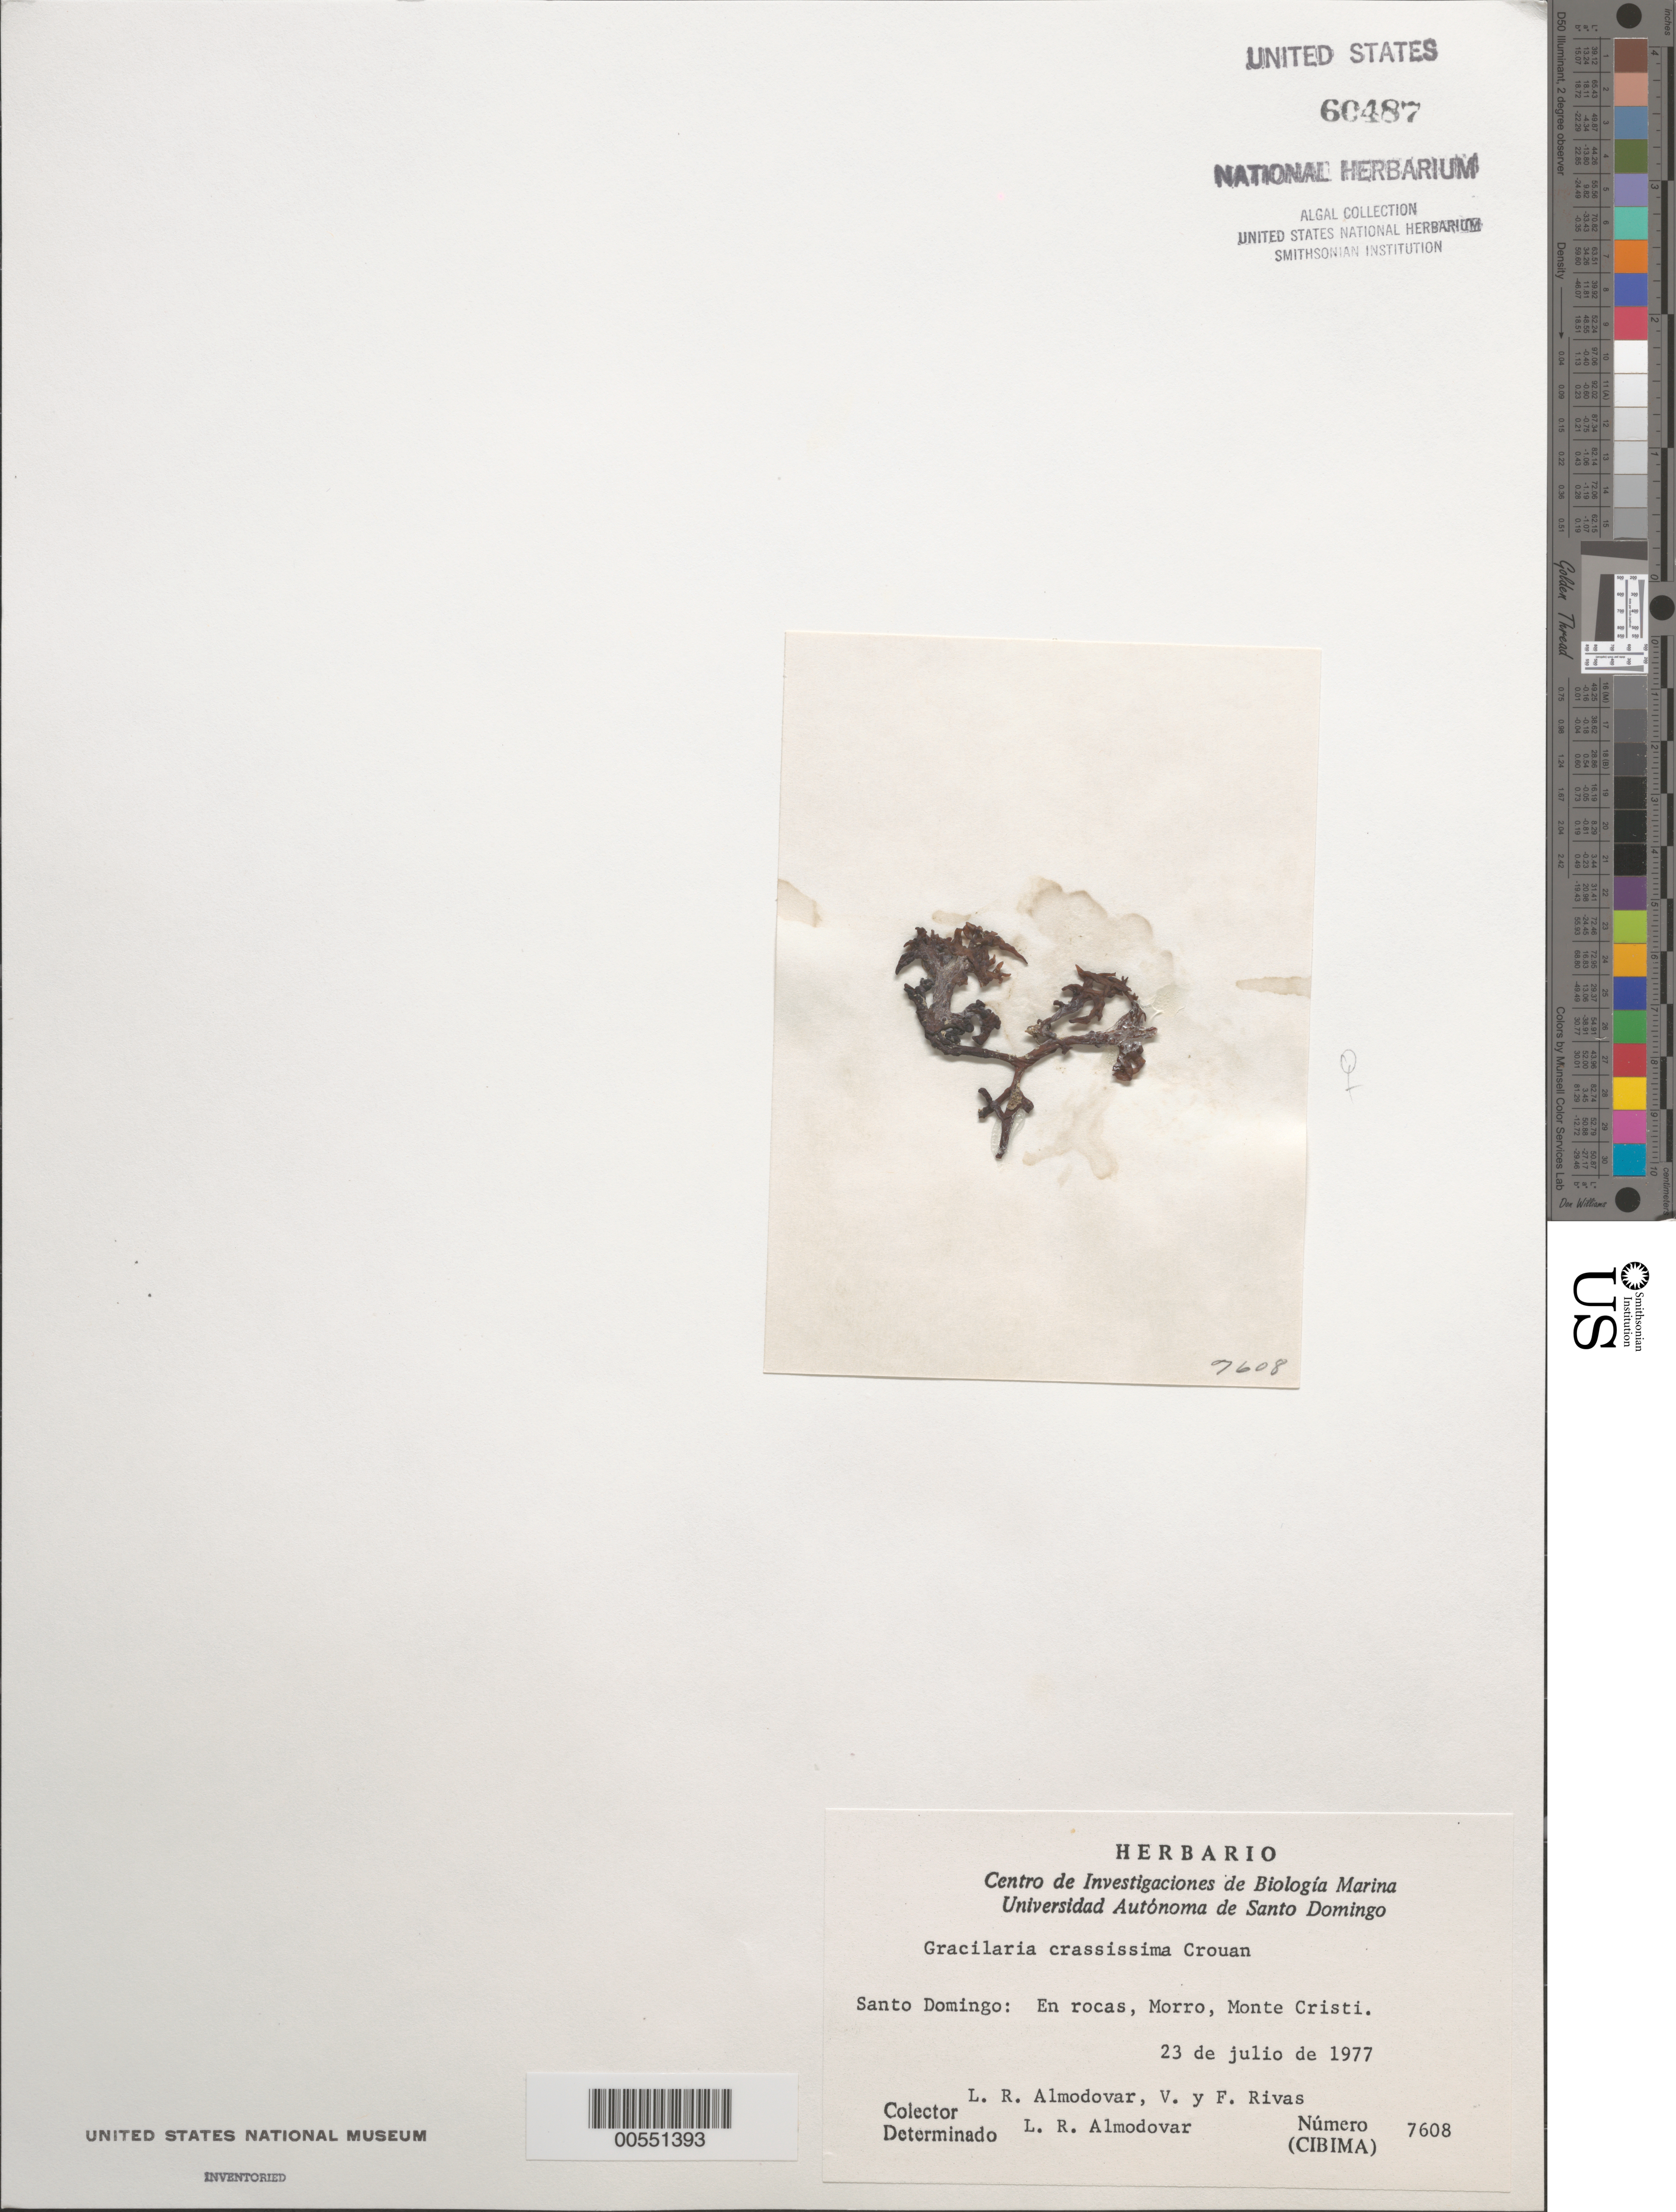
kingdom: Plantae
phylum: Rhodophyta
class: Florideophyceae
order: Gracilariales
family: Gracilariaceae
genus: Gracilaria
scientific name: Gracilaria crassissima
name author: (P. Crouan & H. Crouan) P. Crouan & H. Crouan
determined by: Almodovar, L. R.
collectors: L. Almodovar, V. Rivas & F. Rivas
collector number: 7608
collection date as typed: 23 Jul 1977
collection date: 1977-07-23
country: Dominican Republic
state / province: Monte Cristi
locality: Morro, monte cristi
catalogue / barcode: US 60487